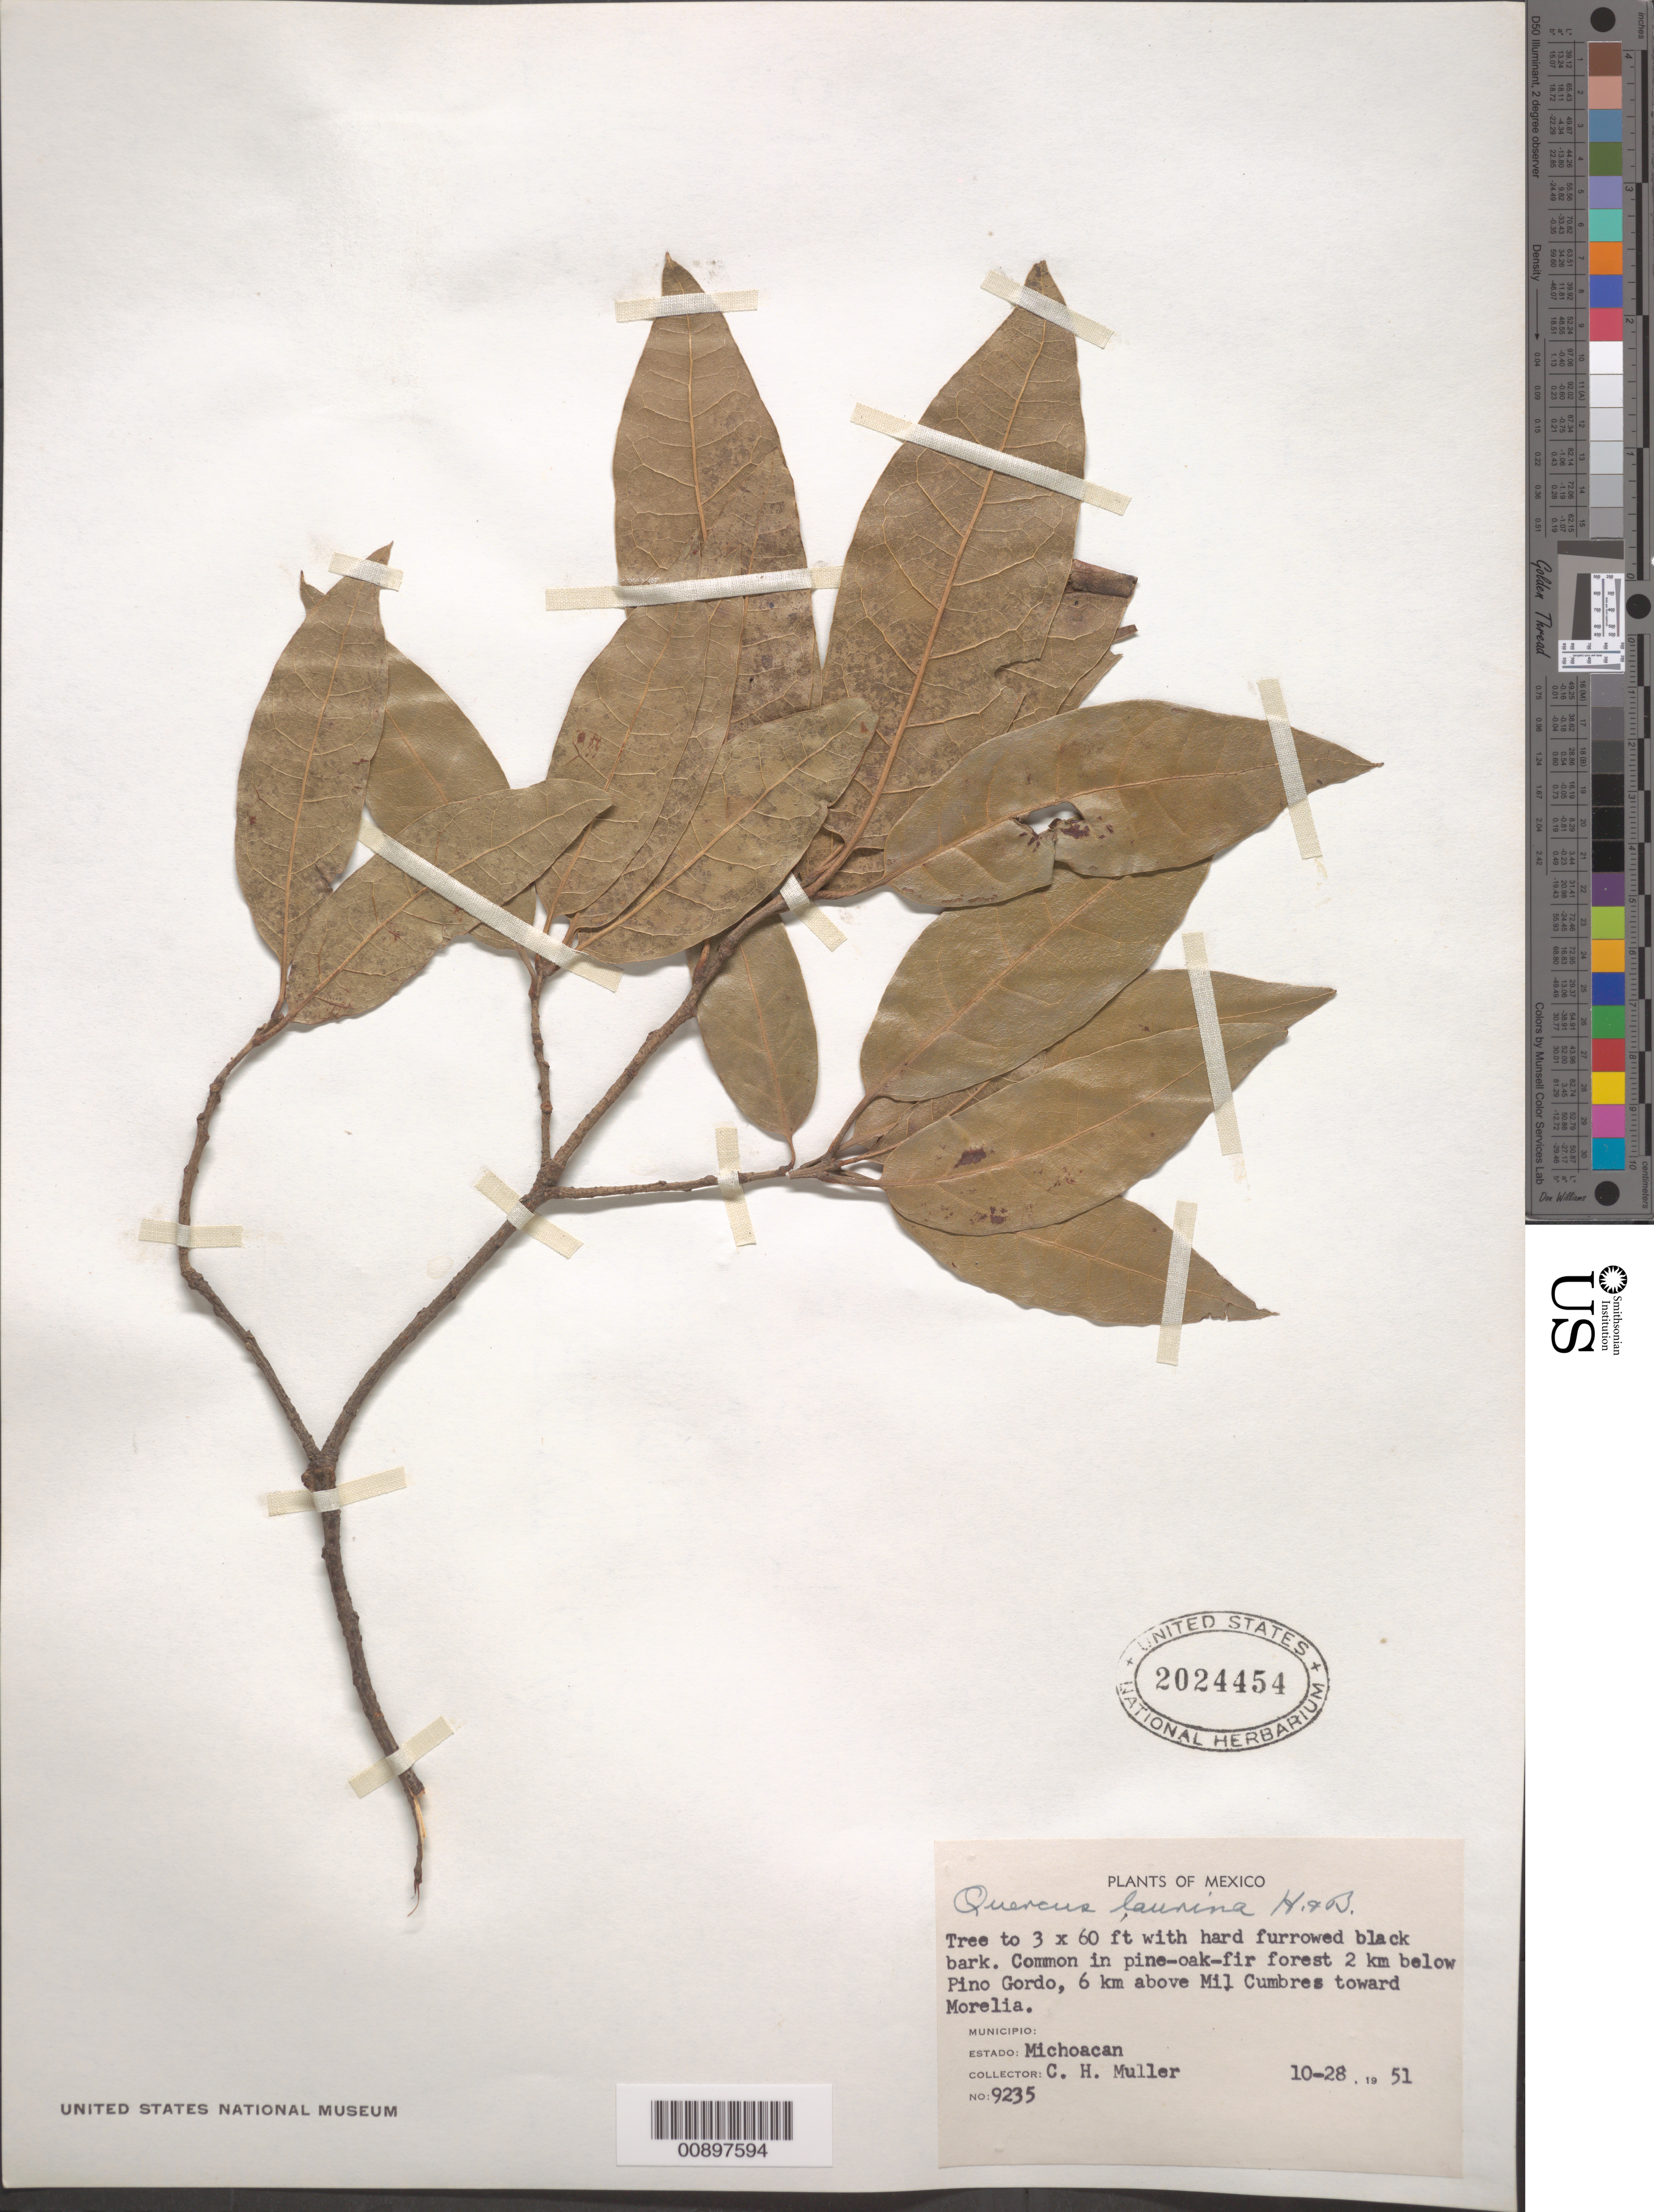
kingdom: Plantae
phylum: Tracheophyta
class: Magnoliopsida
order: Fagales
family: Fagaceae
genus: Quercus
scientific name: Quercus laurina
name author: Humb. & Bonpl.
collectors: C. H. Muller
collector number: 9235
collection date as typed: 28 Oct 1951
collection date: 1951-10-28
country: Mexico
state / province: Michoacán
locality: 2 km below Pino Gordo, 6 km. above Mil Cumbres toward Morelia.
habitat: Common in pine-oak-fir forest.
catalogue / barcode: US 2024454